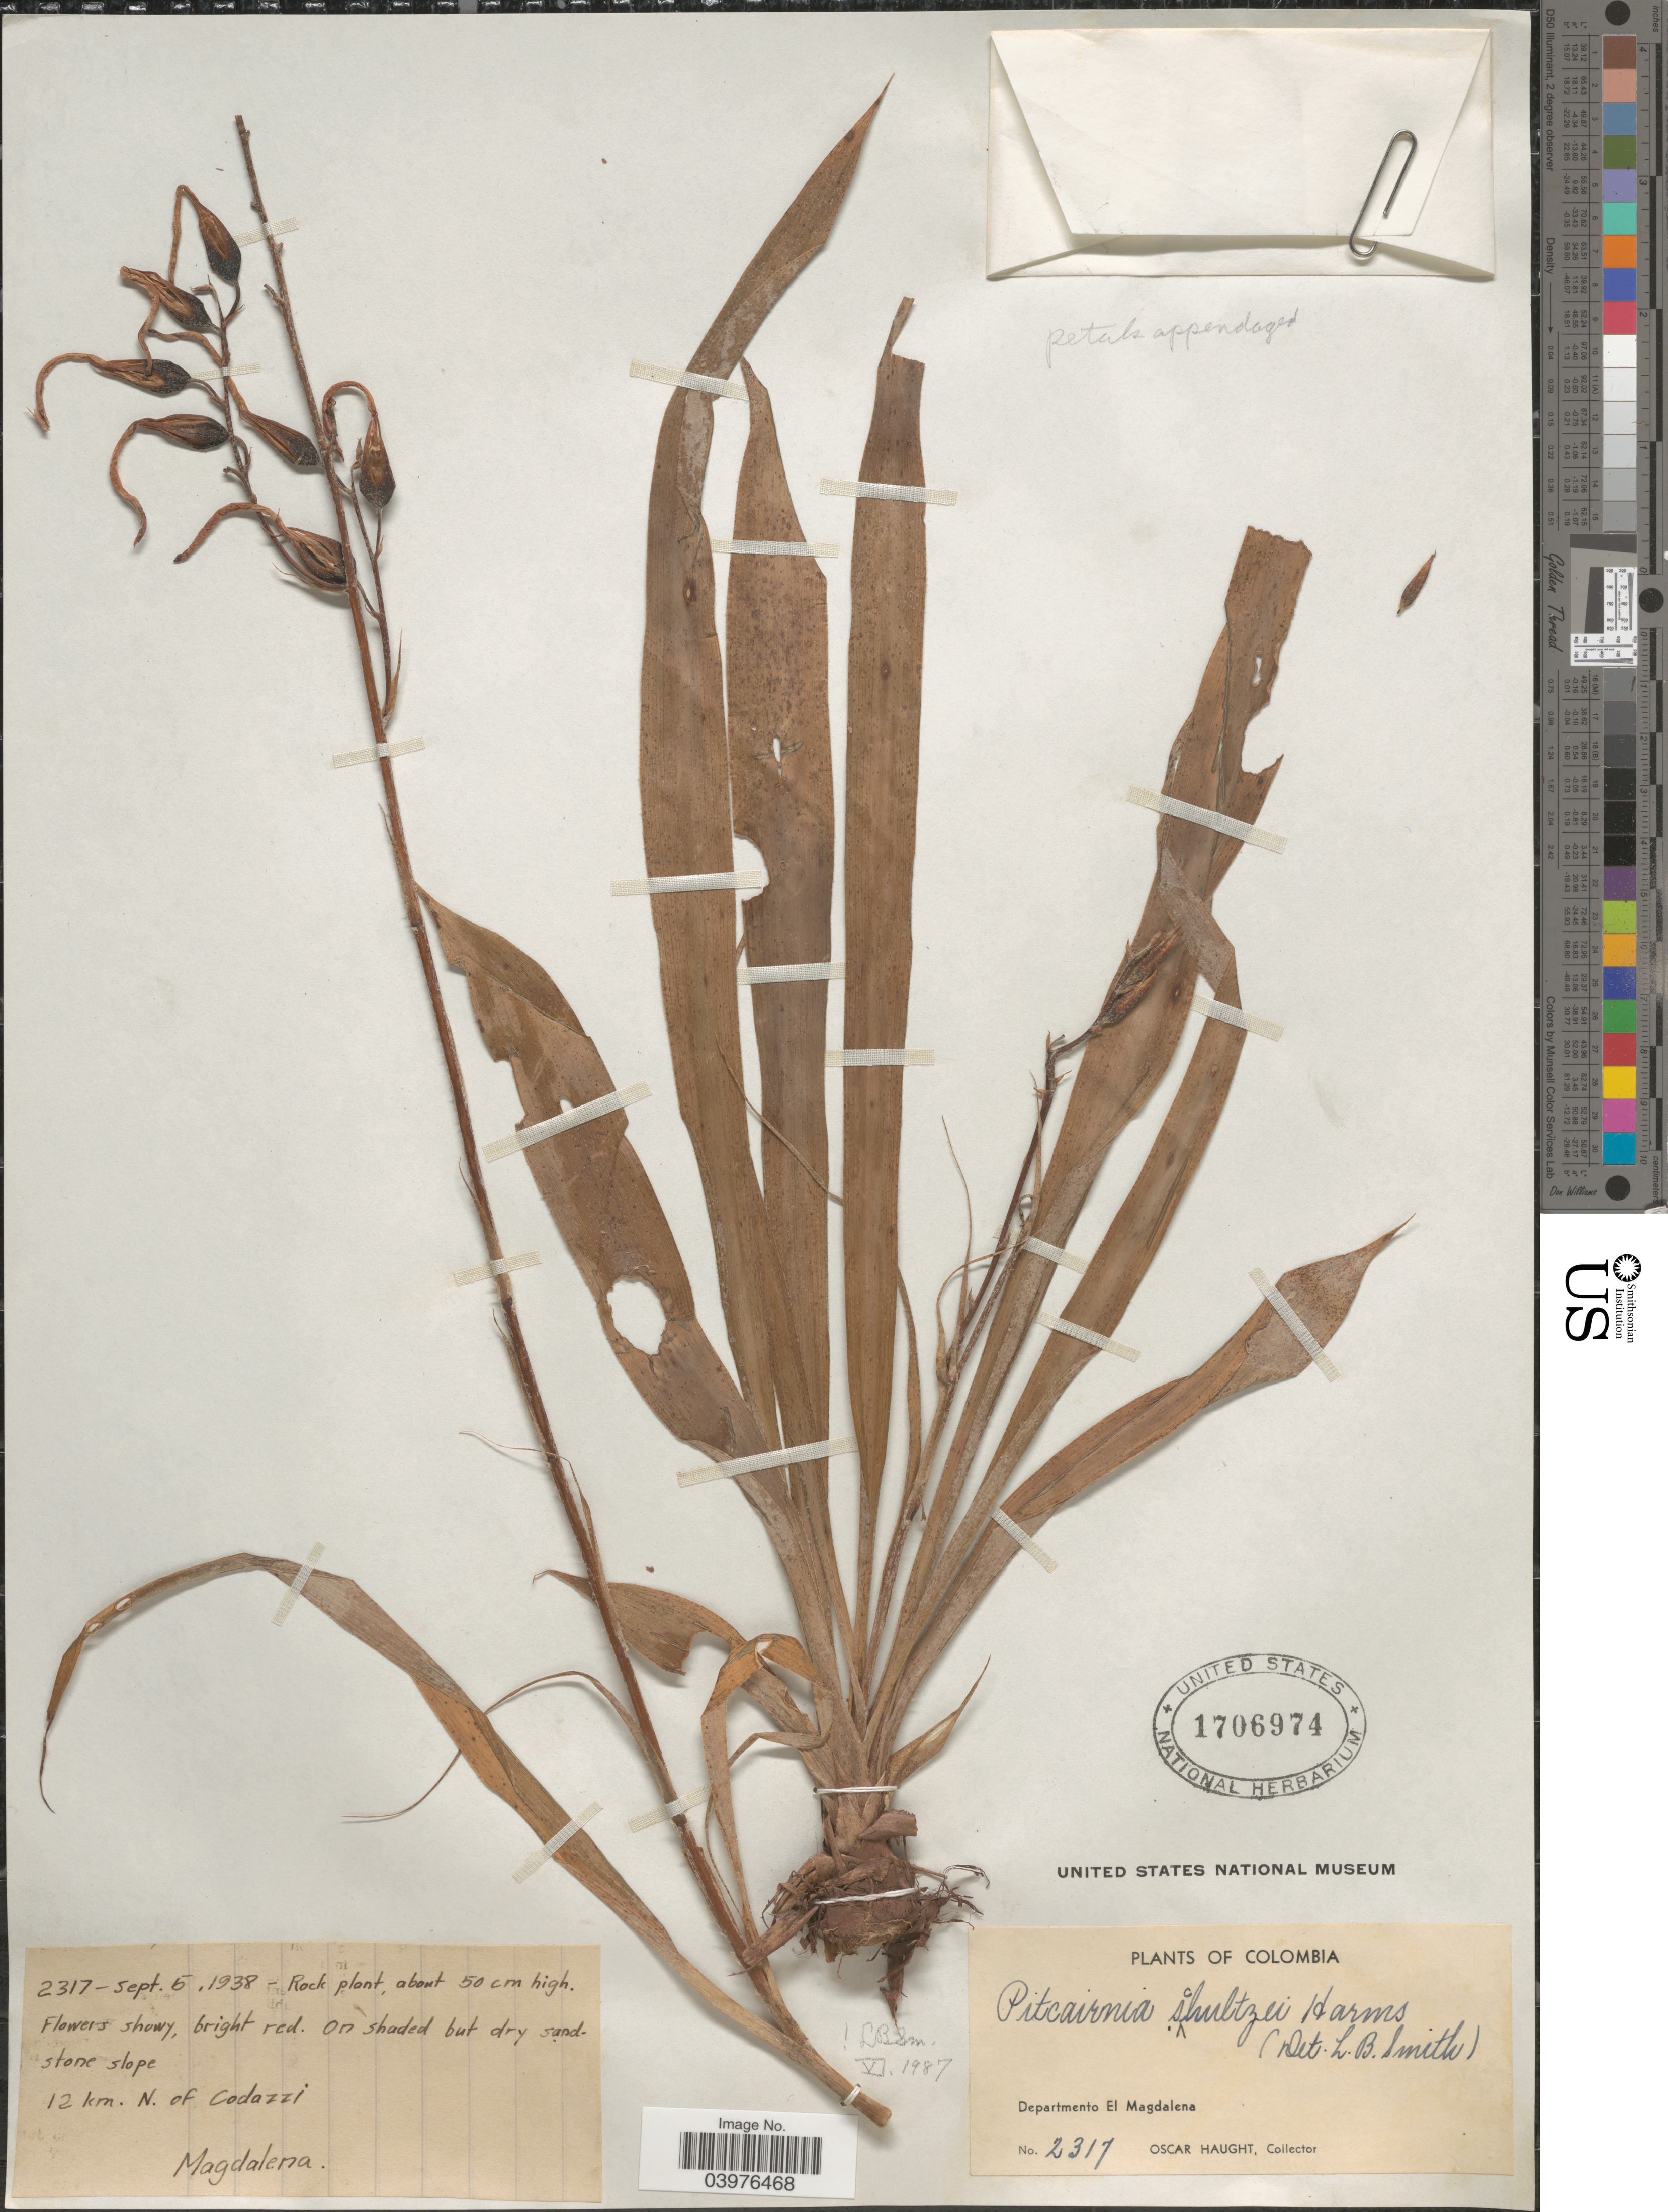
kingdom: Plantae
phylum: Tracheophyta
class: Liliopsida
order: Poales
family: Bromeliaceae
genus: Pitcairnia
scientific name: Pitcairnia schultzei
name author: Harms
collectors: O. L. Haught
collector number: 2317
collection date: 1938-09-05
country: Colombia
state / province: Magdalena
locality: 12 km. N. of Codazzi. Magdalena. Departmento El Magdalena.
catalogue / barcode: US 1706974